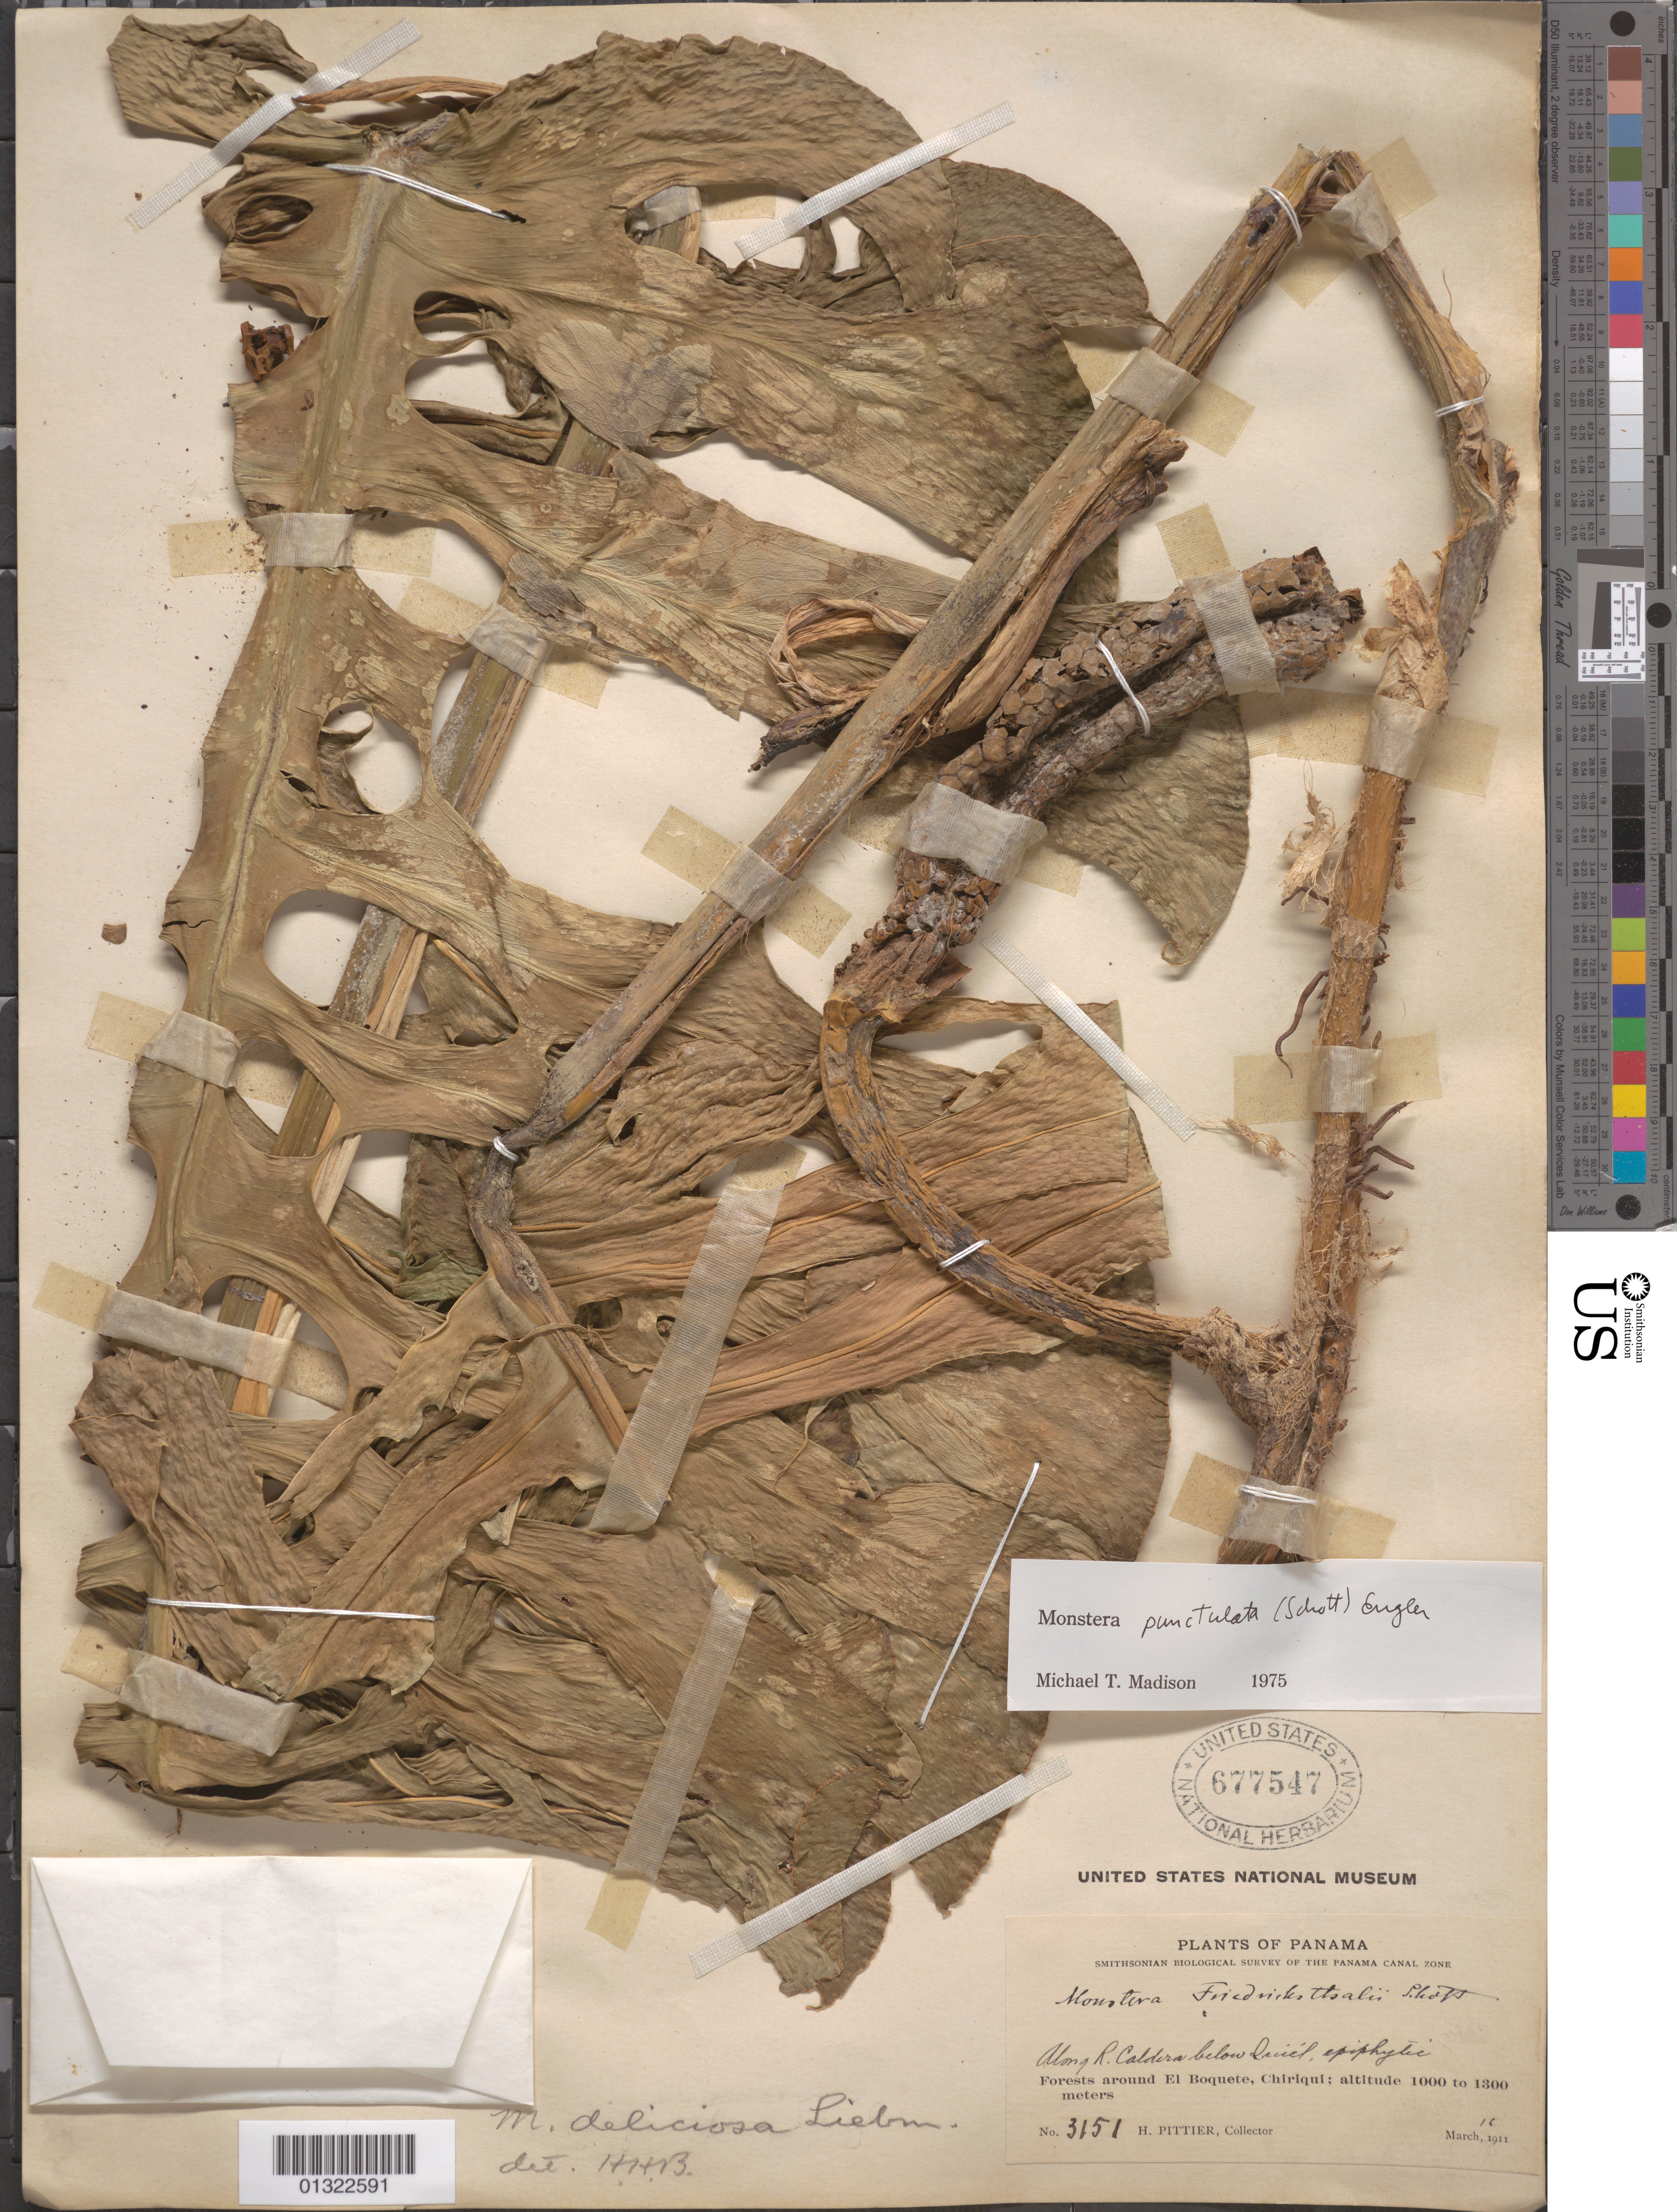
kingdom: Plantae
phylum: Tracheophyta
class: Liliopsida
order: Alismatales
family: Araceae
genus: Monstera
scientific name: Monstera punctulata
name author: (Schott) Schott ex Engl.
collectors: H. F. Pittier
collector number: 3151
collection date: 1911-03-16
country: Panama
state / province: Chiriqui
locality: Along R. Caldera below Quiél. Forests around El Boquete, Chiriqui.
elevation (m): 1000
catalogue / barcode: US 677547